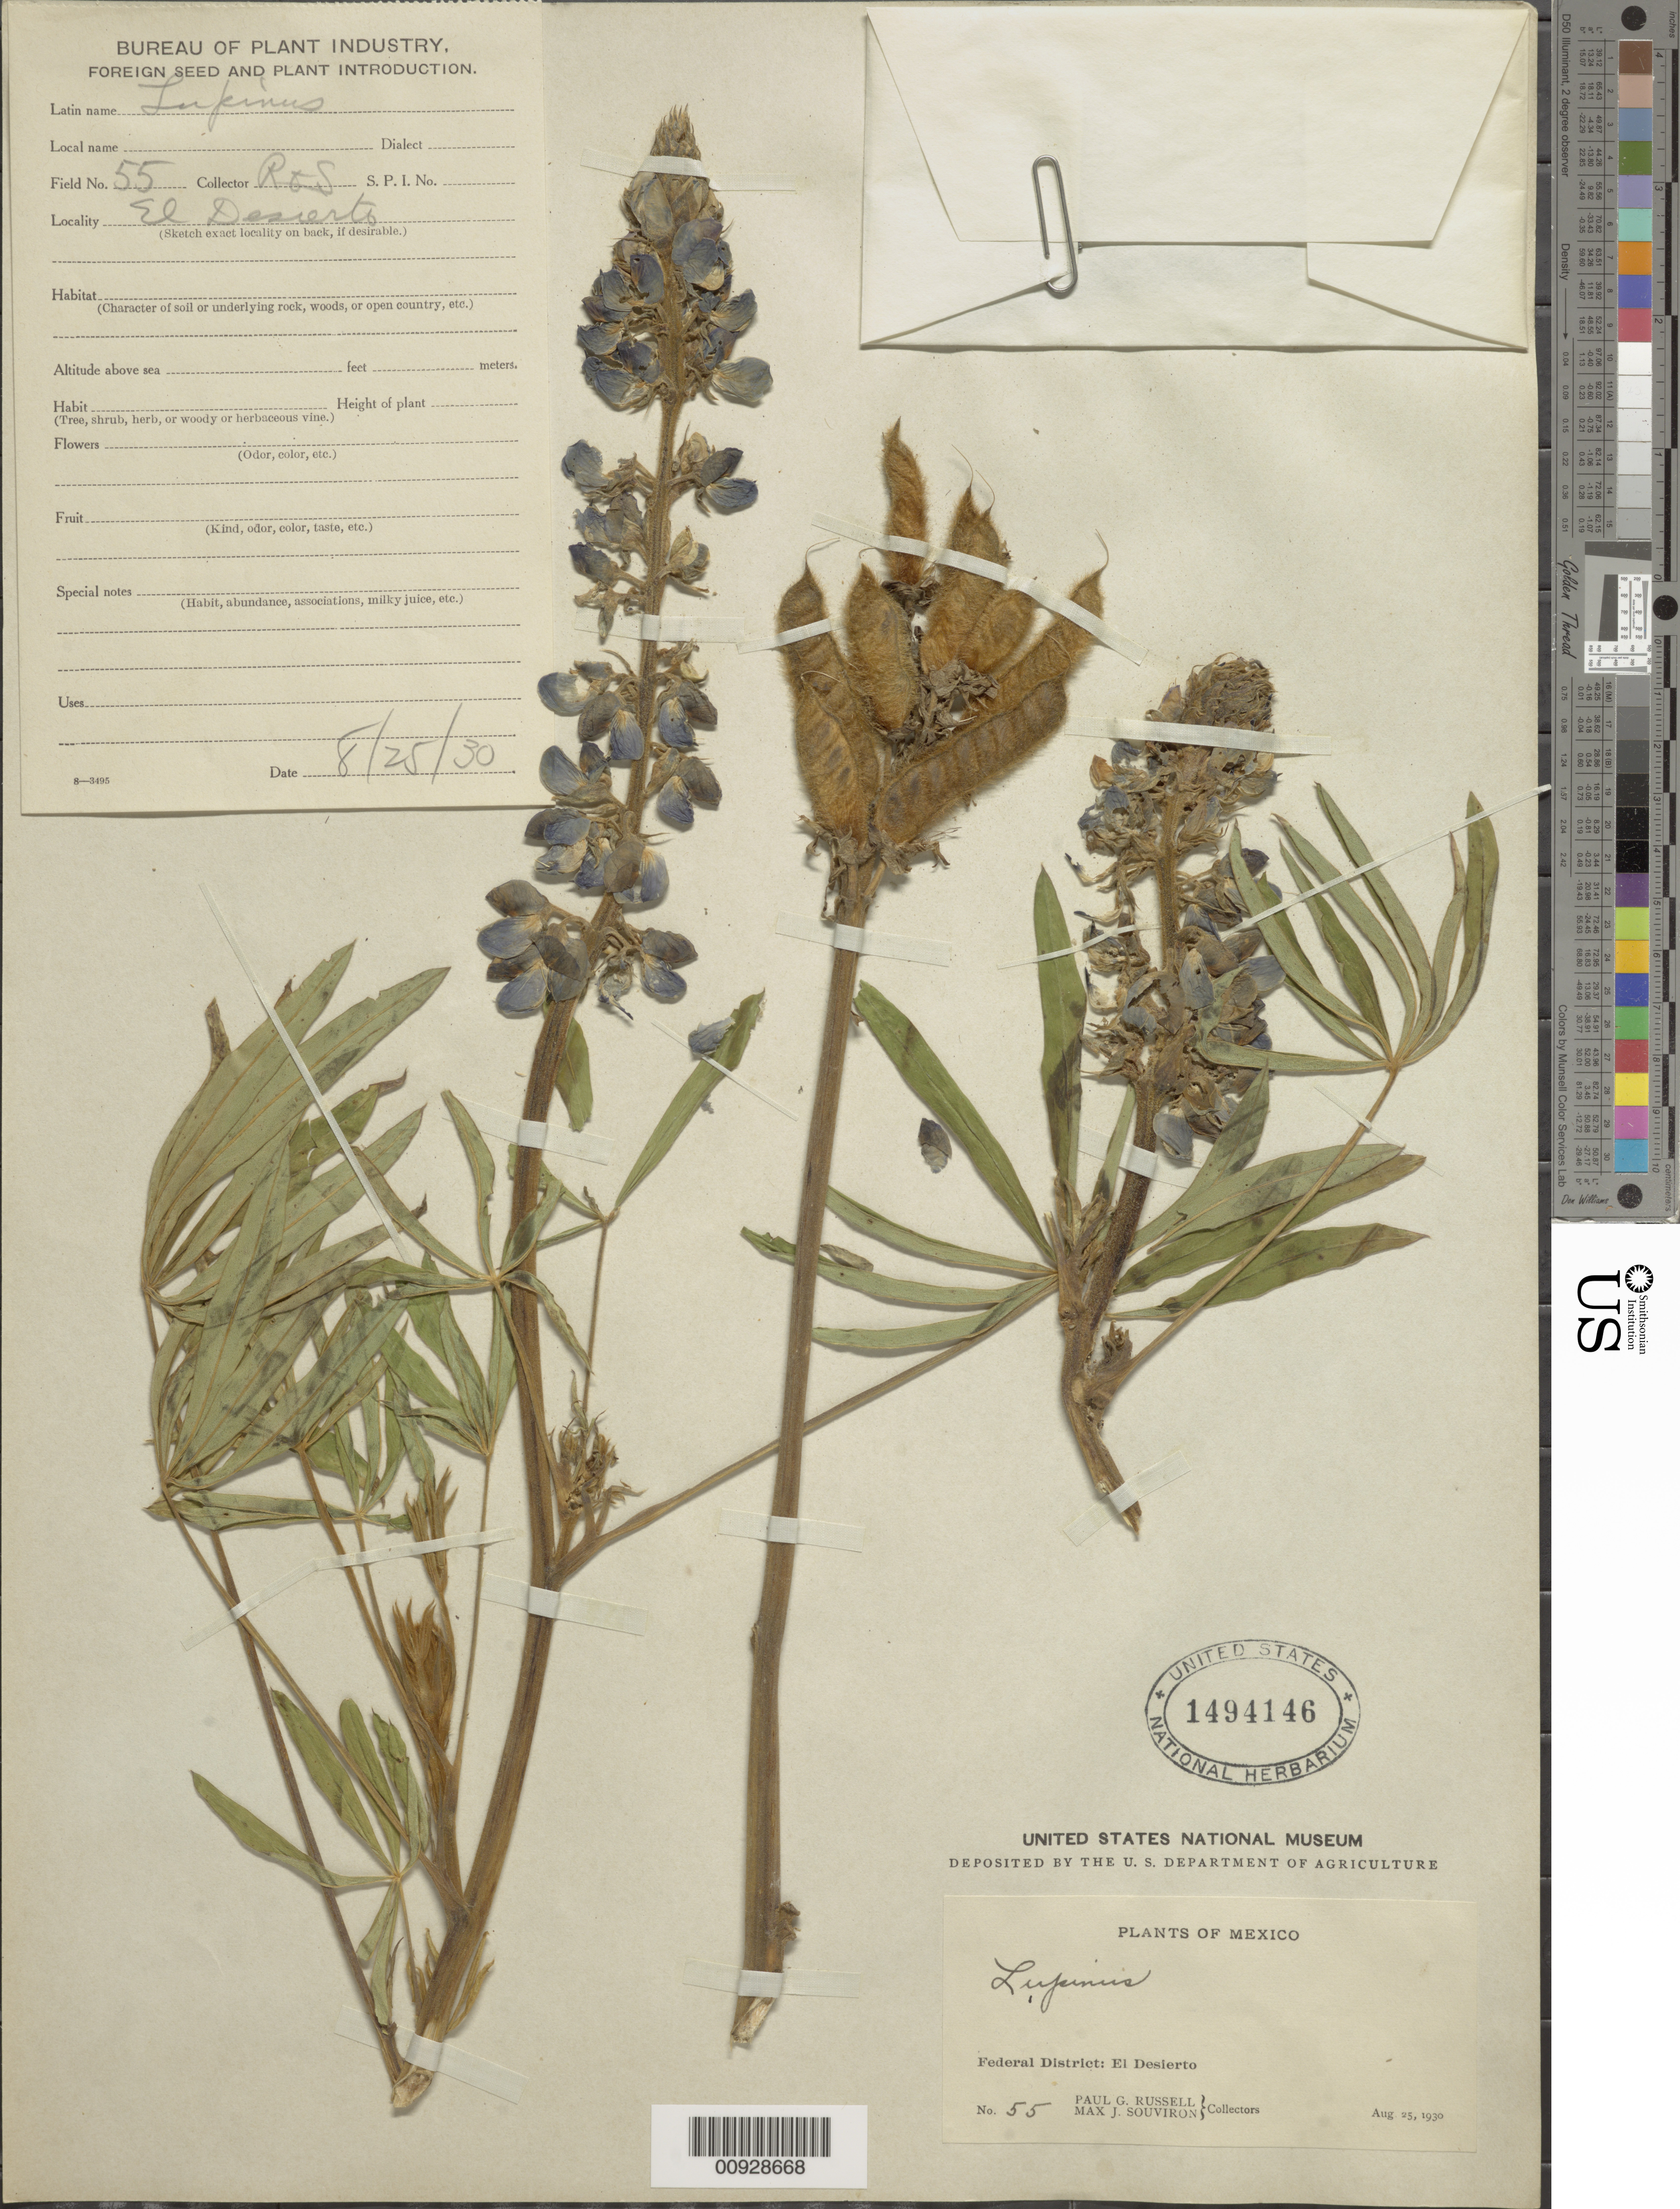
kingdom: Plantae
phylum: Tracheophyta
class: Magnoliopsida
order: Fabales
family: Fabaceae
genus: Lupinus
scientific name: Lupinus sp.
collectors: P. G. Russell & M. J. Souviron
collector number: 55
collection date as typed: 25 Aug 1930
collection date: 1930-08-25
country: Mexico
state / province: Distrito Federal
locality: El Desierto.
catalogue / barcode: US 1494146